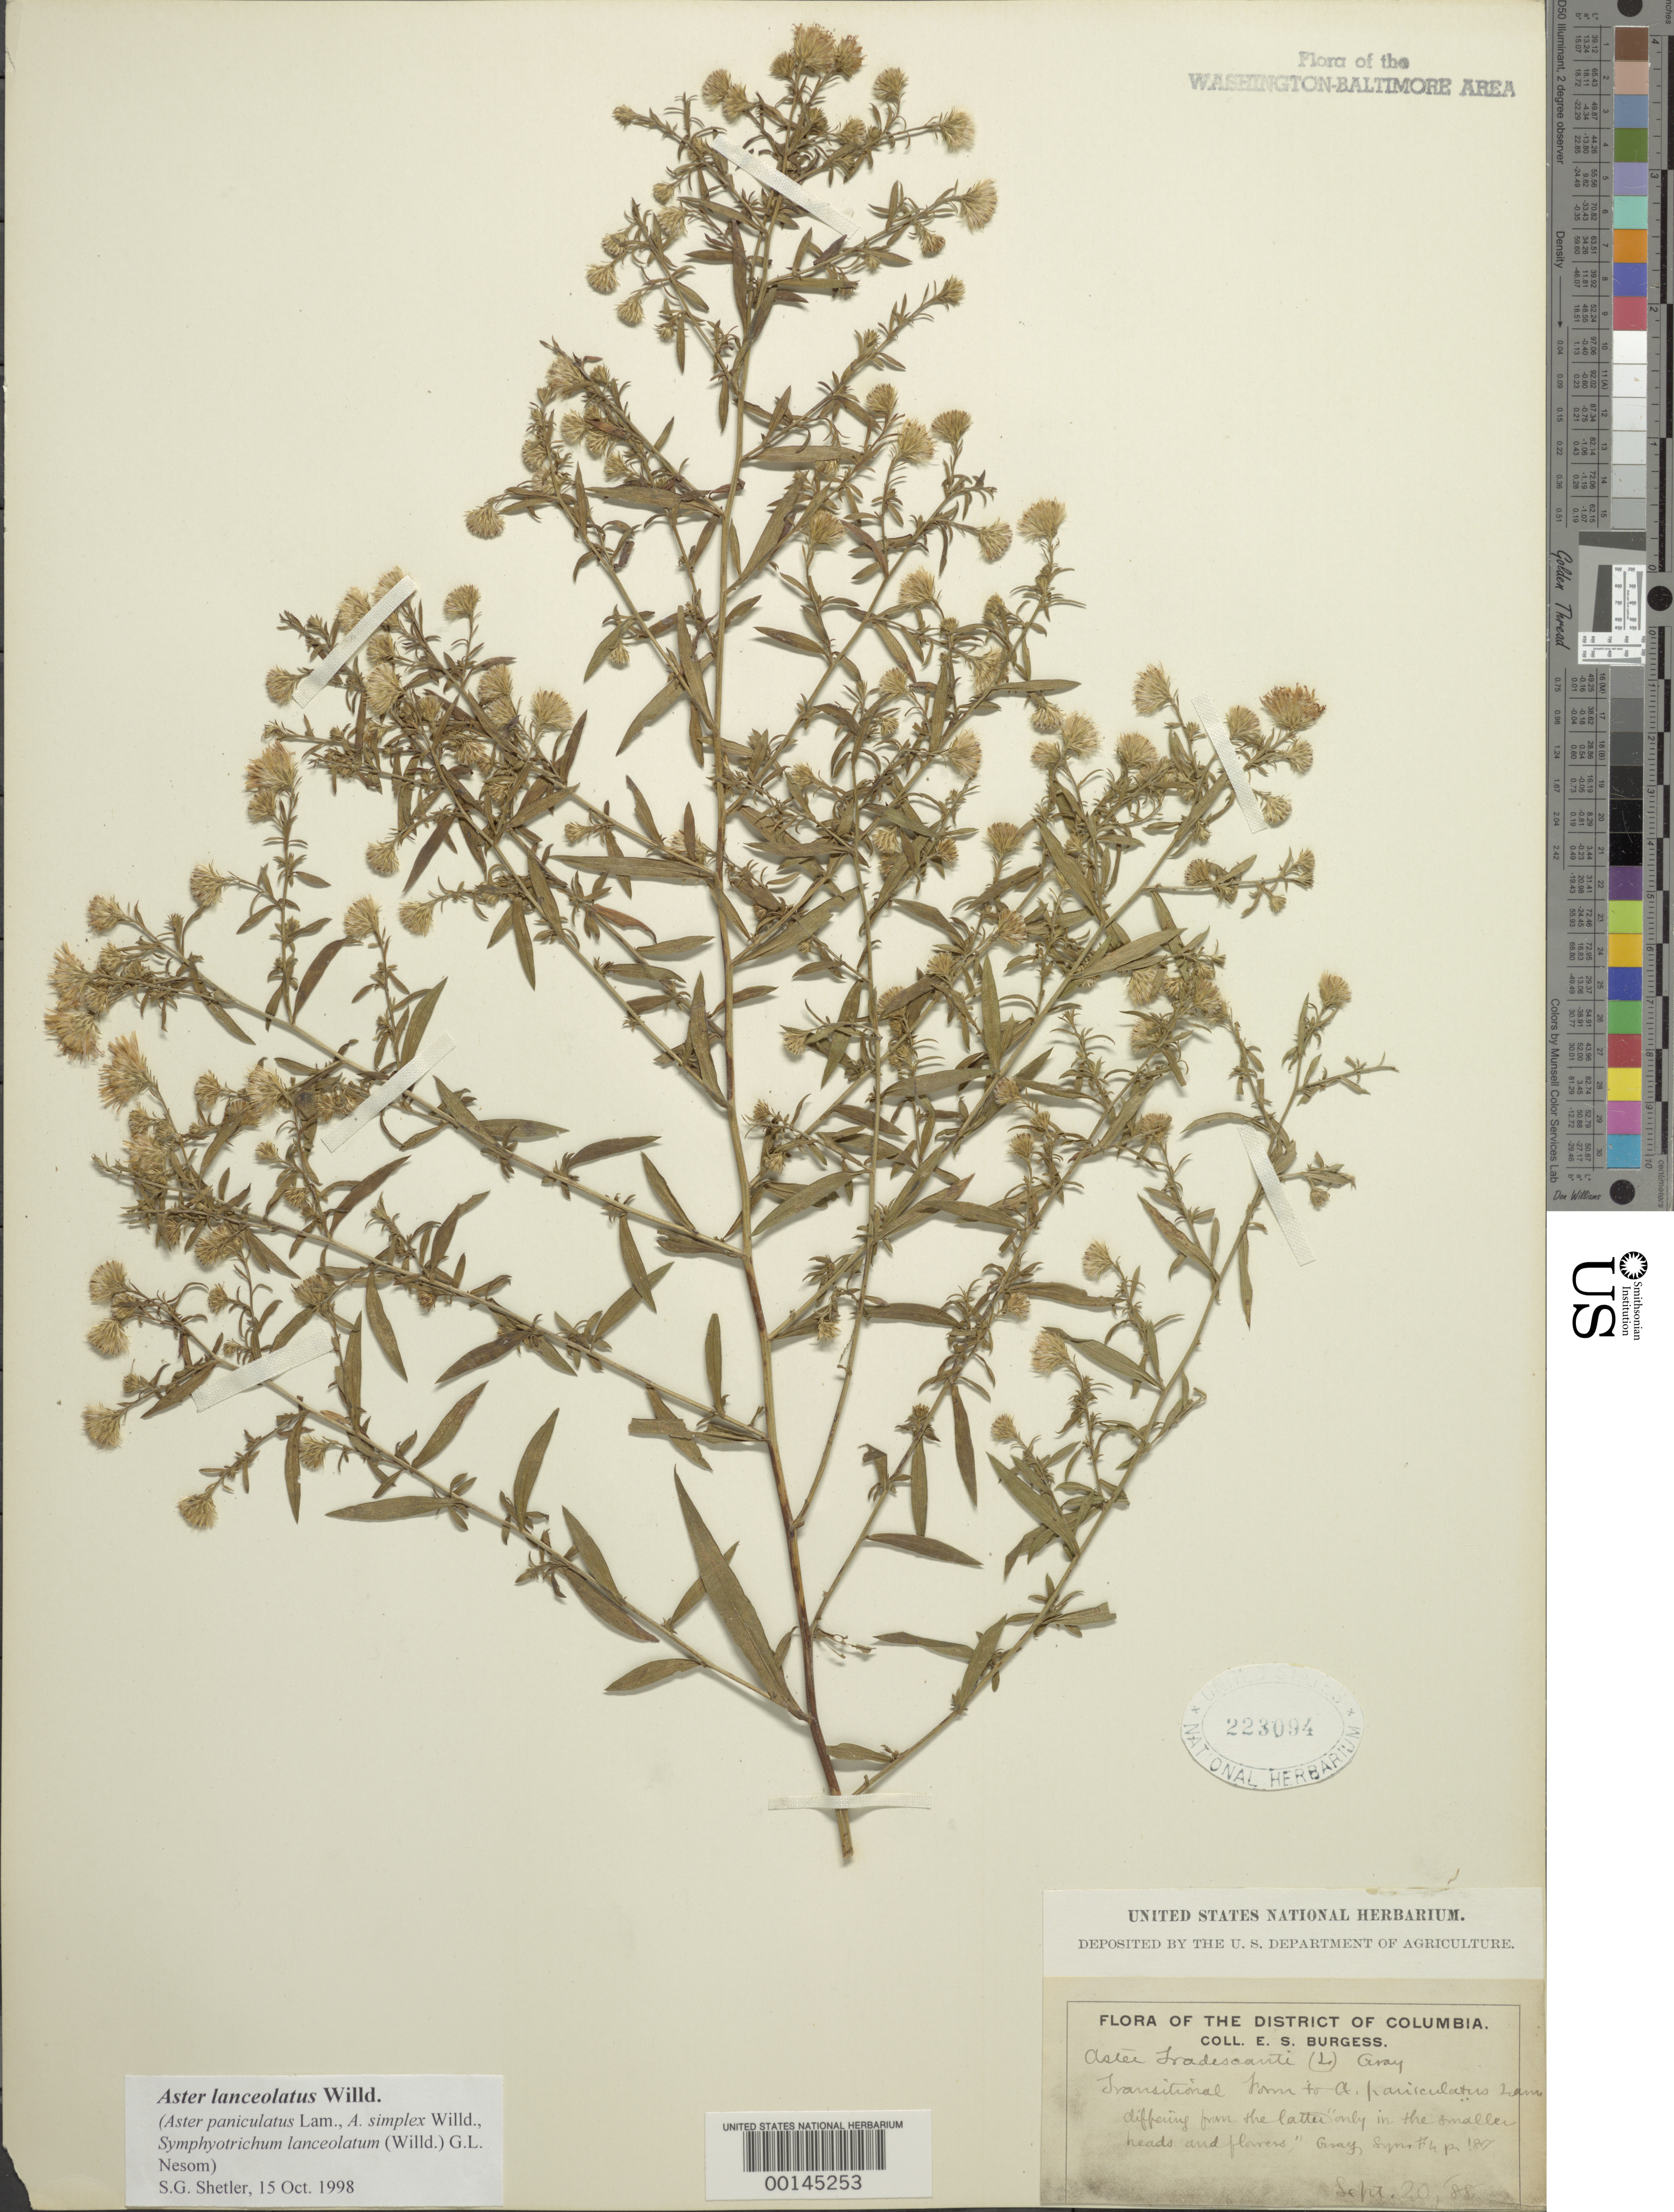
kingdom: Plantae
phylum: Tracheophyta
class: Magnoliopsida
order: Asterales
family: Asteraceae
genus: Symphyotrichum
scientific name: Symphyotrichum lanceolatum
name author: (Willd.) G.L. Nesom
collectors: E. Burgess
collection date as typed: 20 Sep 1888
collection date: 1888-09-20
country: United States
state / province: District of Columbia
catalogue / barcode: US 223094